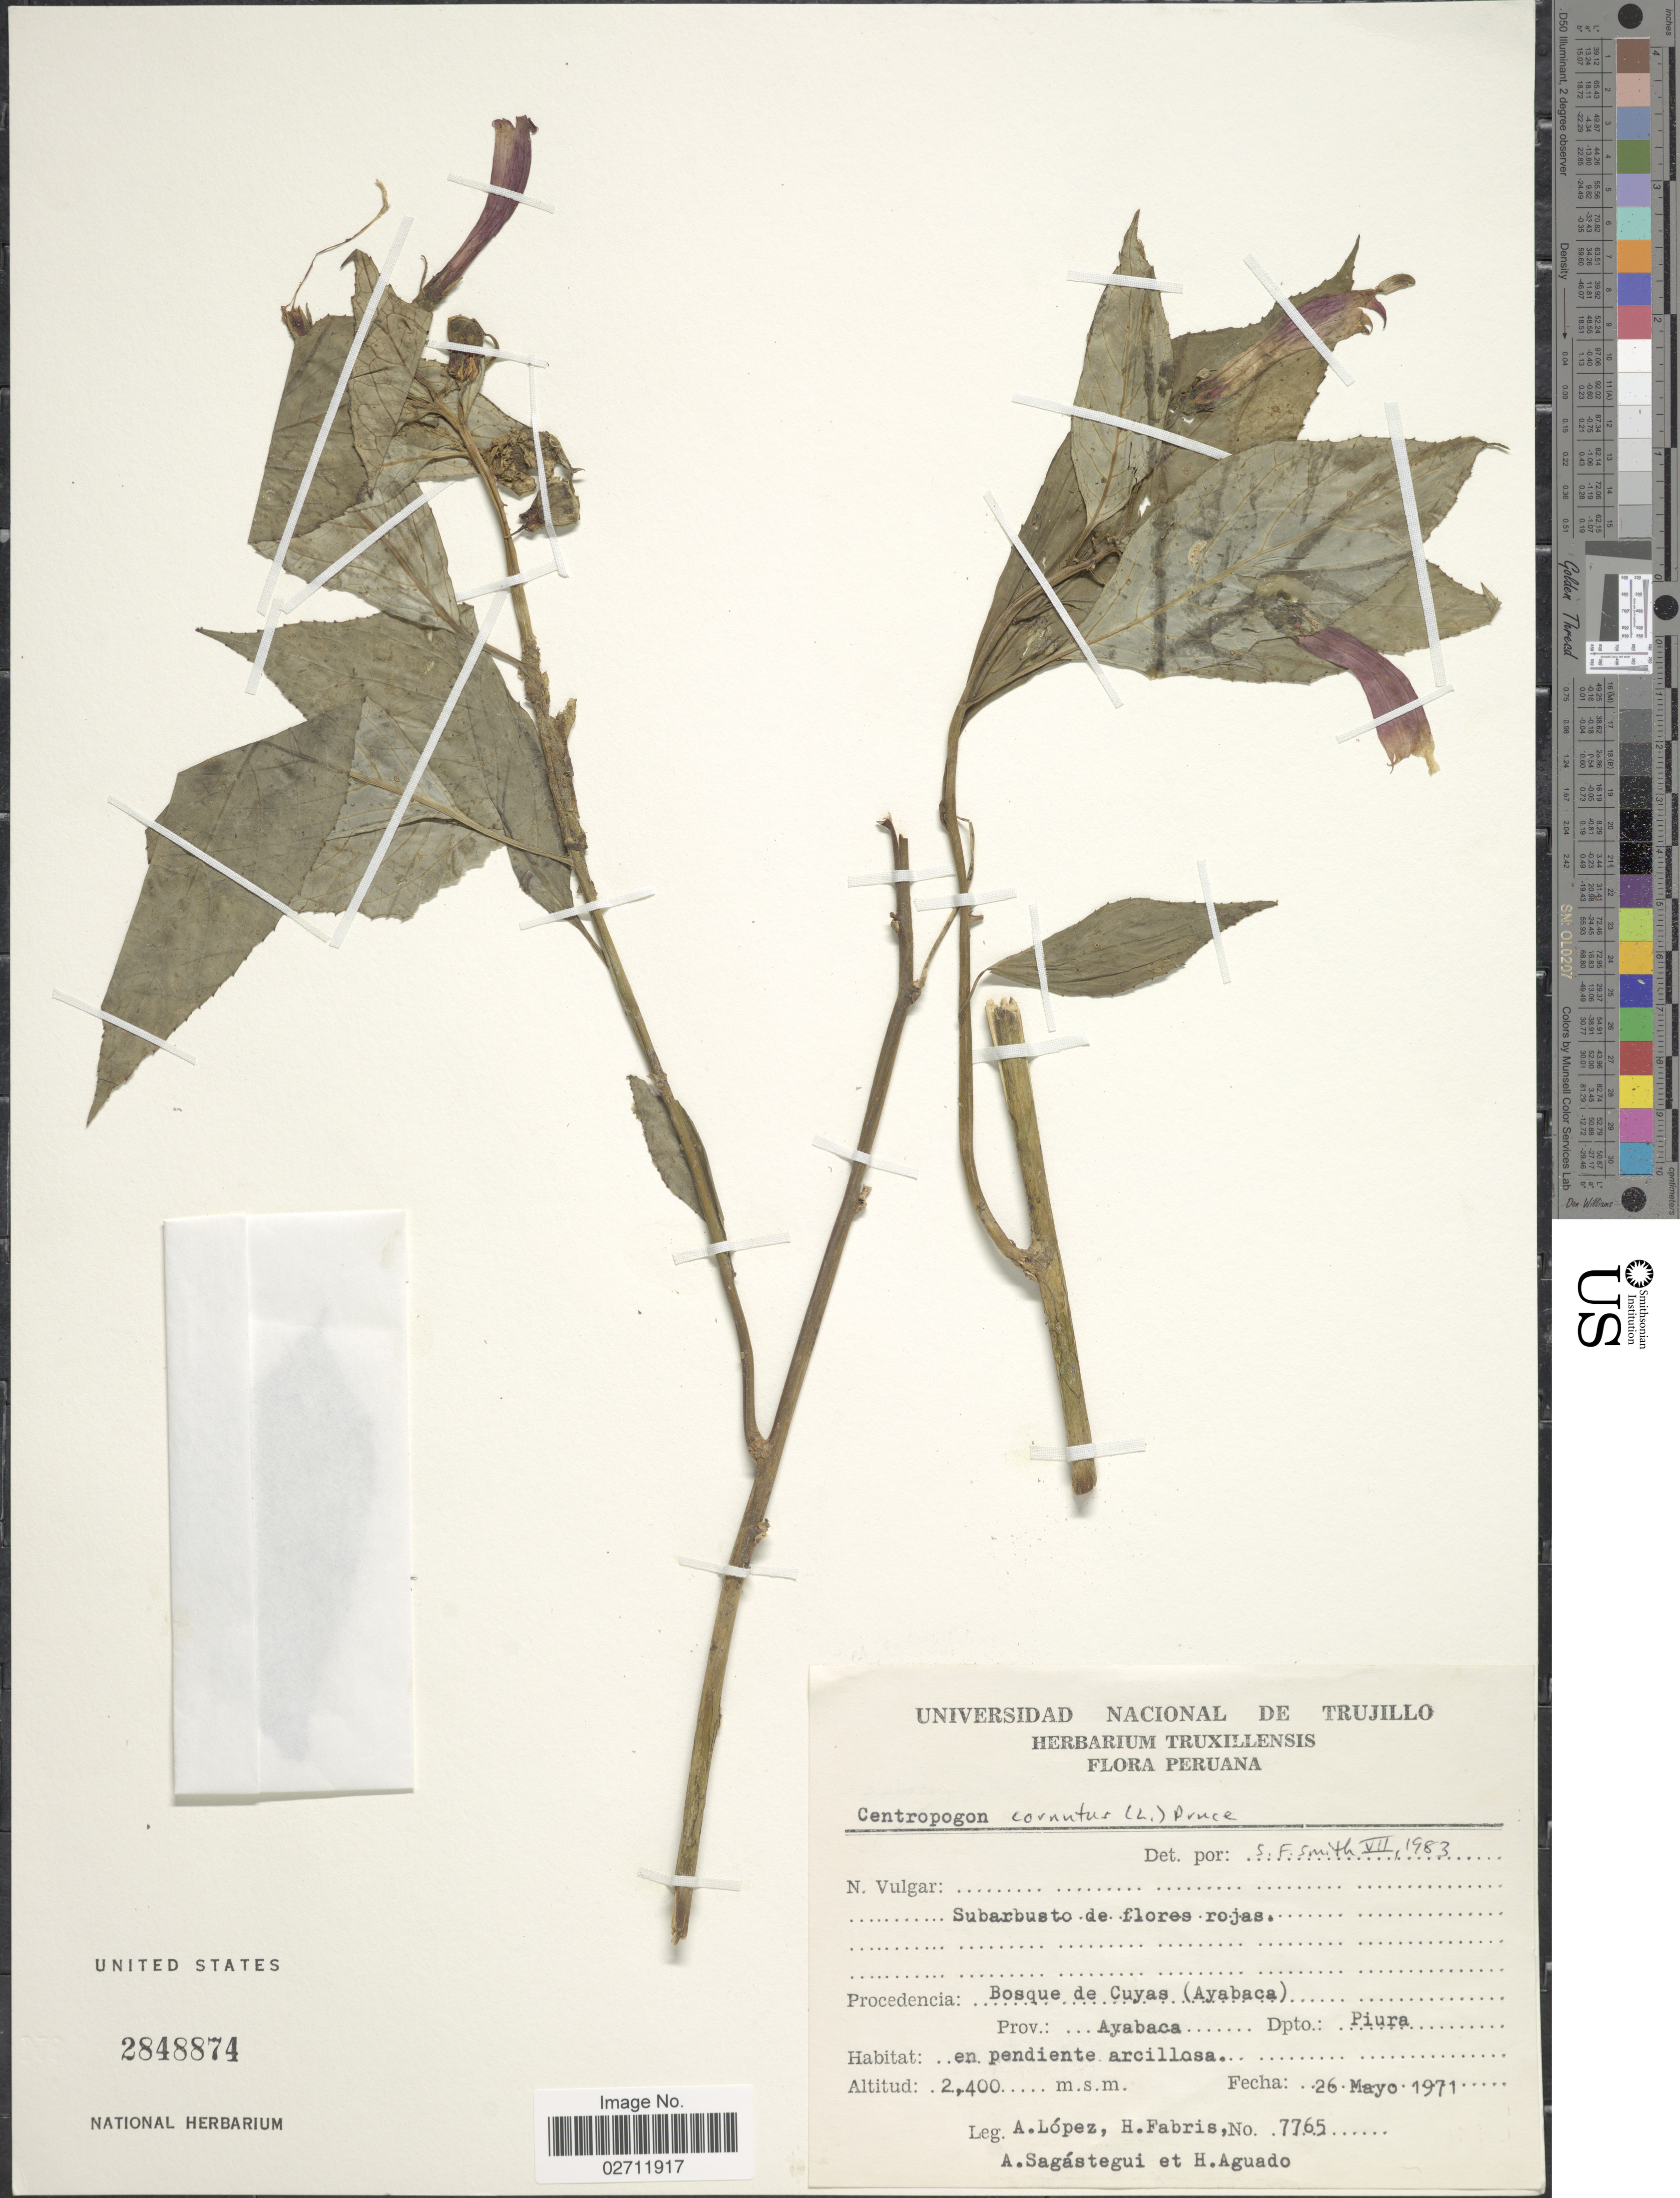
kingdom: Plantae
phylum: Tracheophyta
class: Magnoliopsida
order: Asterales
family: Campanulaceae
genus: Centropogon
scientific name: Centropogon cornutus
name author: (L.) Druce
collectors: A. López, H. Fabris, A. Sagastegui & H. Aguado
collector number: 7765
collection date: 1971-05-26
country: Peru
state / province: Piura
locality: Bosque de Cuyas (Ayabaca), Prov.: Ayabaca.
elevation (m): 2400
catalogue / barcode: US 2848874